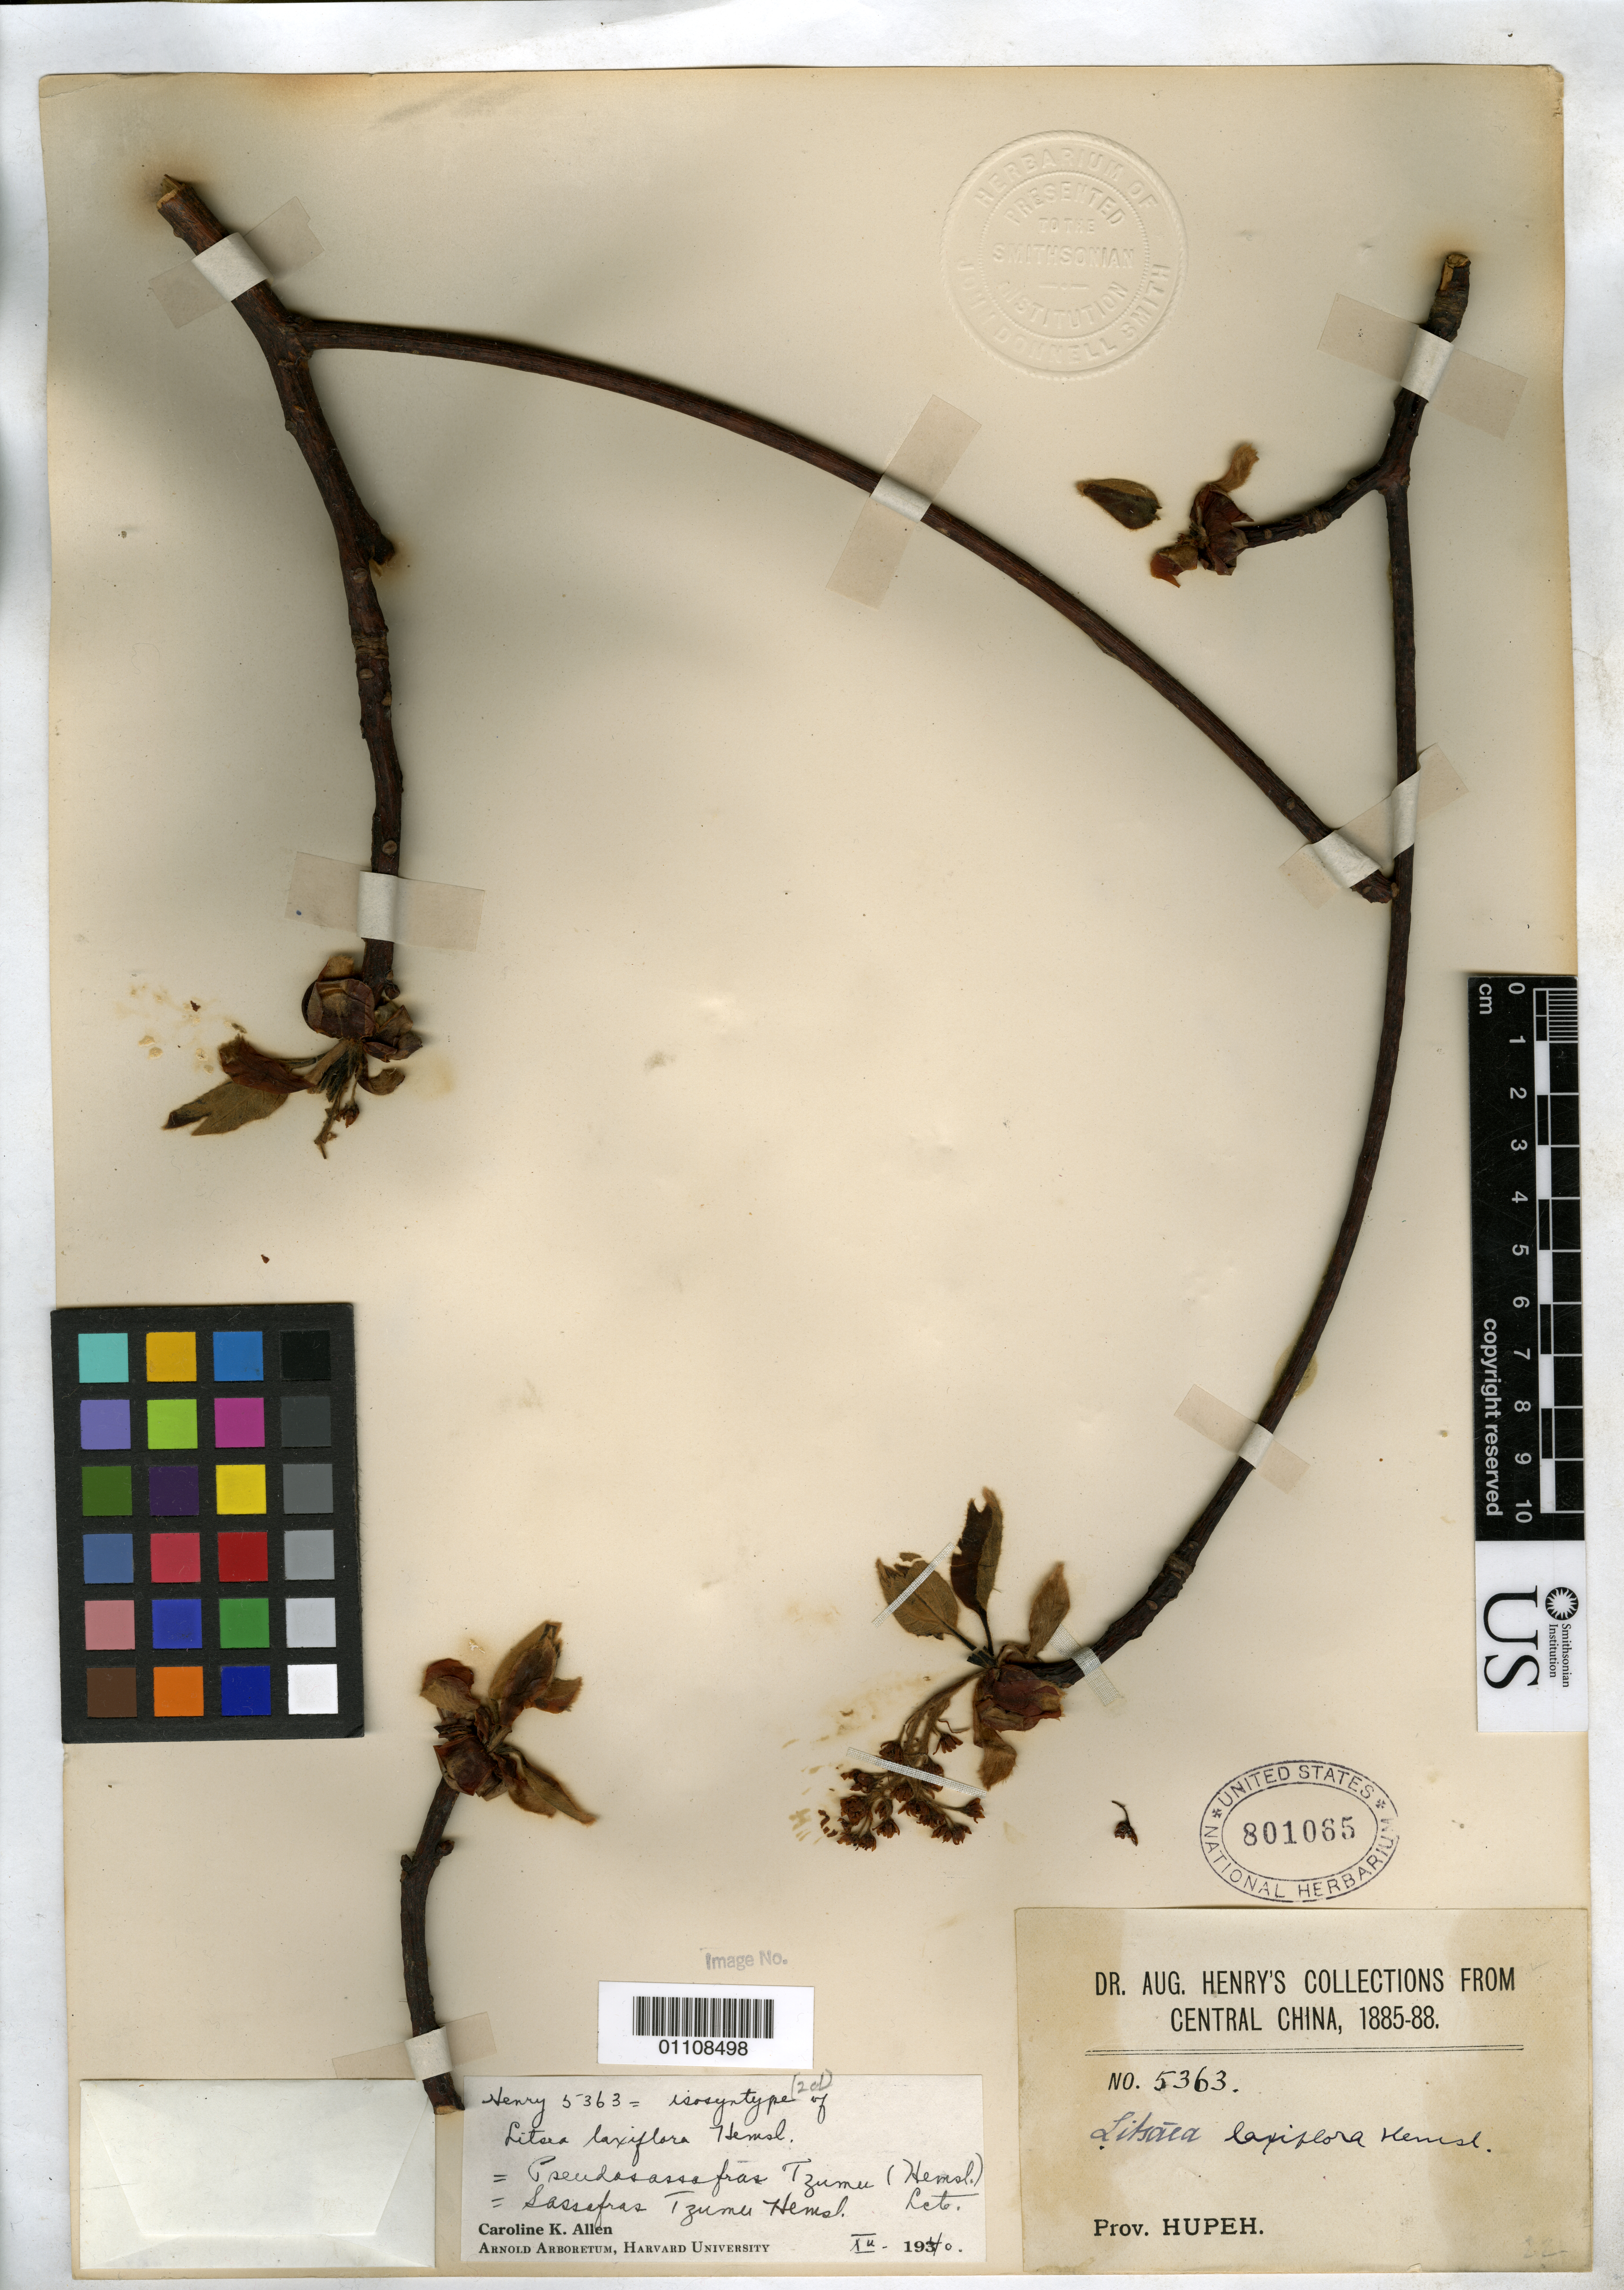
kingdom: Plantae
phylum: Tracheophyta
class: Magnoliopsida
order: Laurales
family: Lauraceae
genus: Litsea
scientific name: Litsea laxiflora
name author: Hemsl.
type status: Isosyntype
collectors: A. Henry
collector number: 5363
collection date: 1885/1888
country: China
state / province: Hubei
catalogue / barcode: US 801065